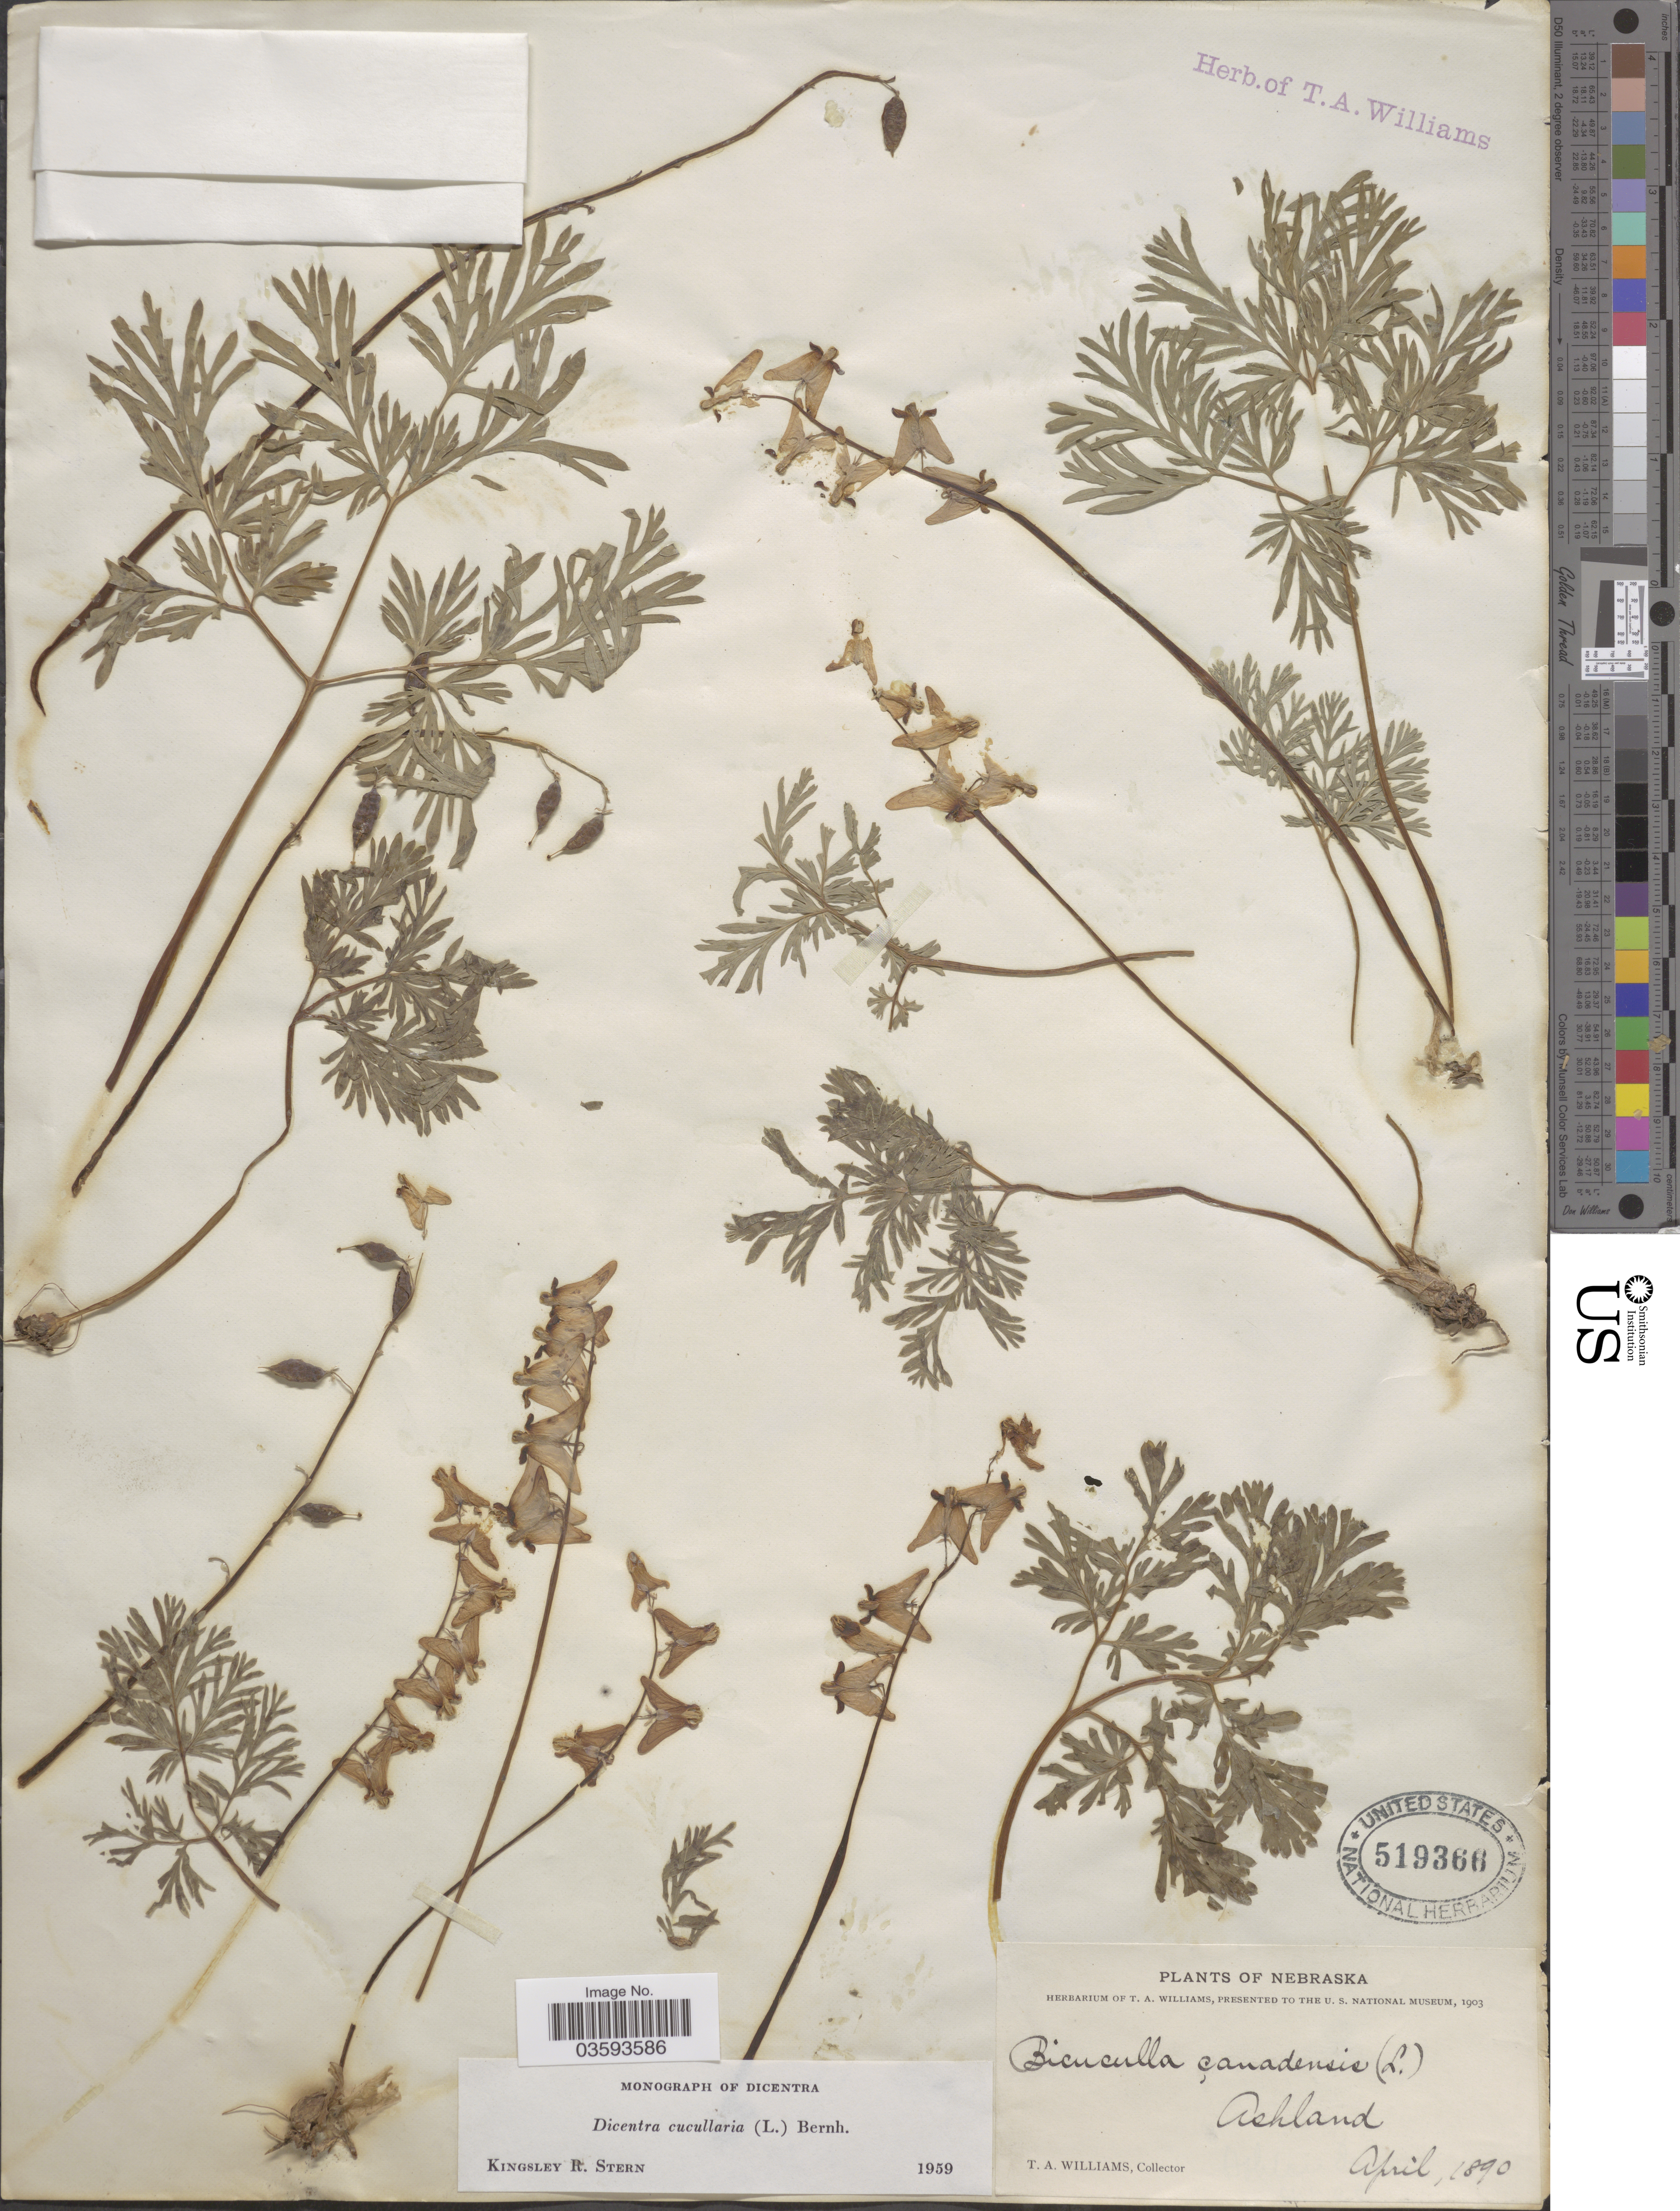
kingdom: Plantae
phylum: Tracheophyta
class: Magnoliopsida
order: Ranunculales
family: Papaveraceae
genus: Dicentra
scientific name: Dicentra cucullaria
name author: (L.) Bernh.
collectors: T. Williams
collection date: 1890-04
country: United States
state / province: Nebraska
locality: Ashland.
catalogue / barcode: US 519366